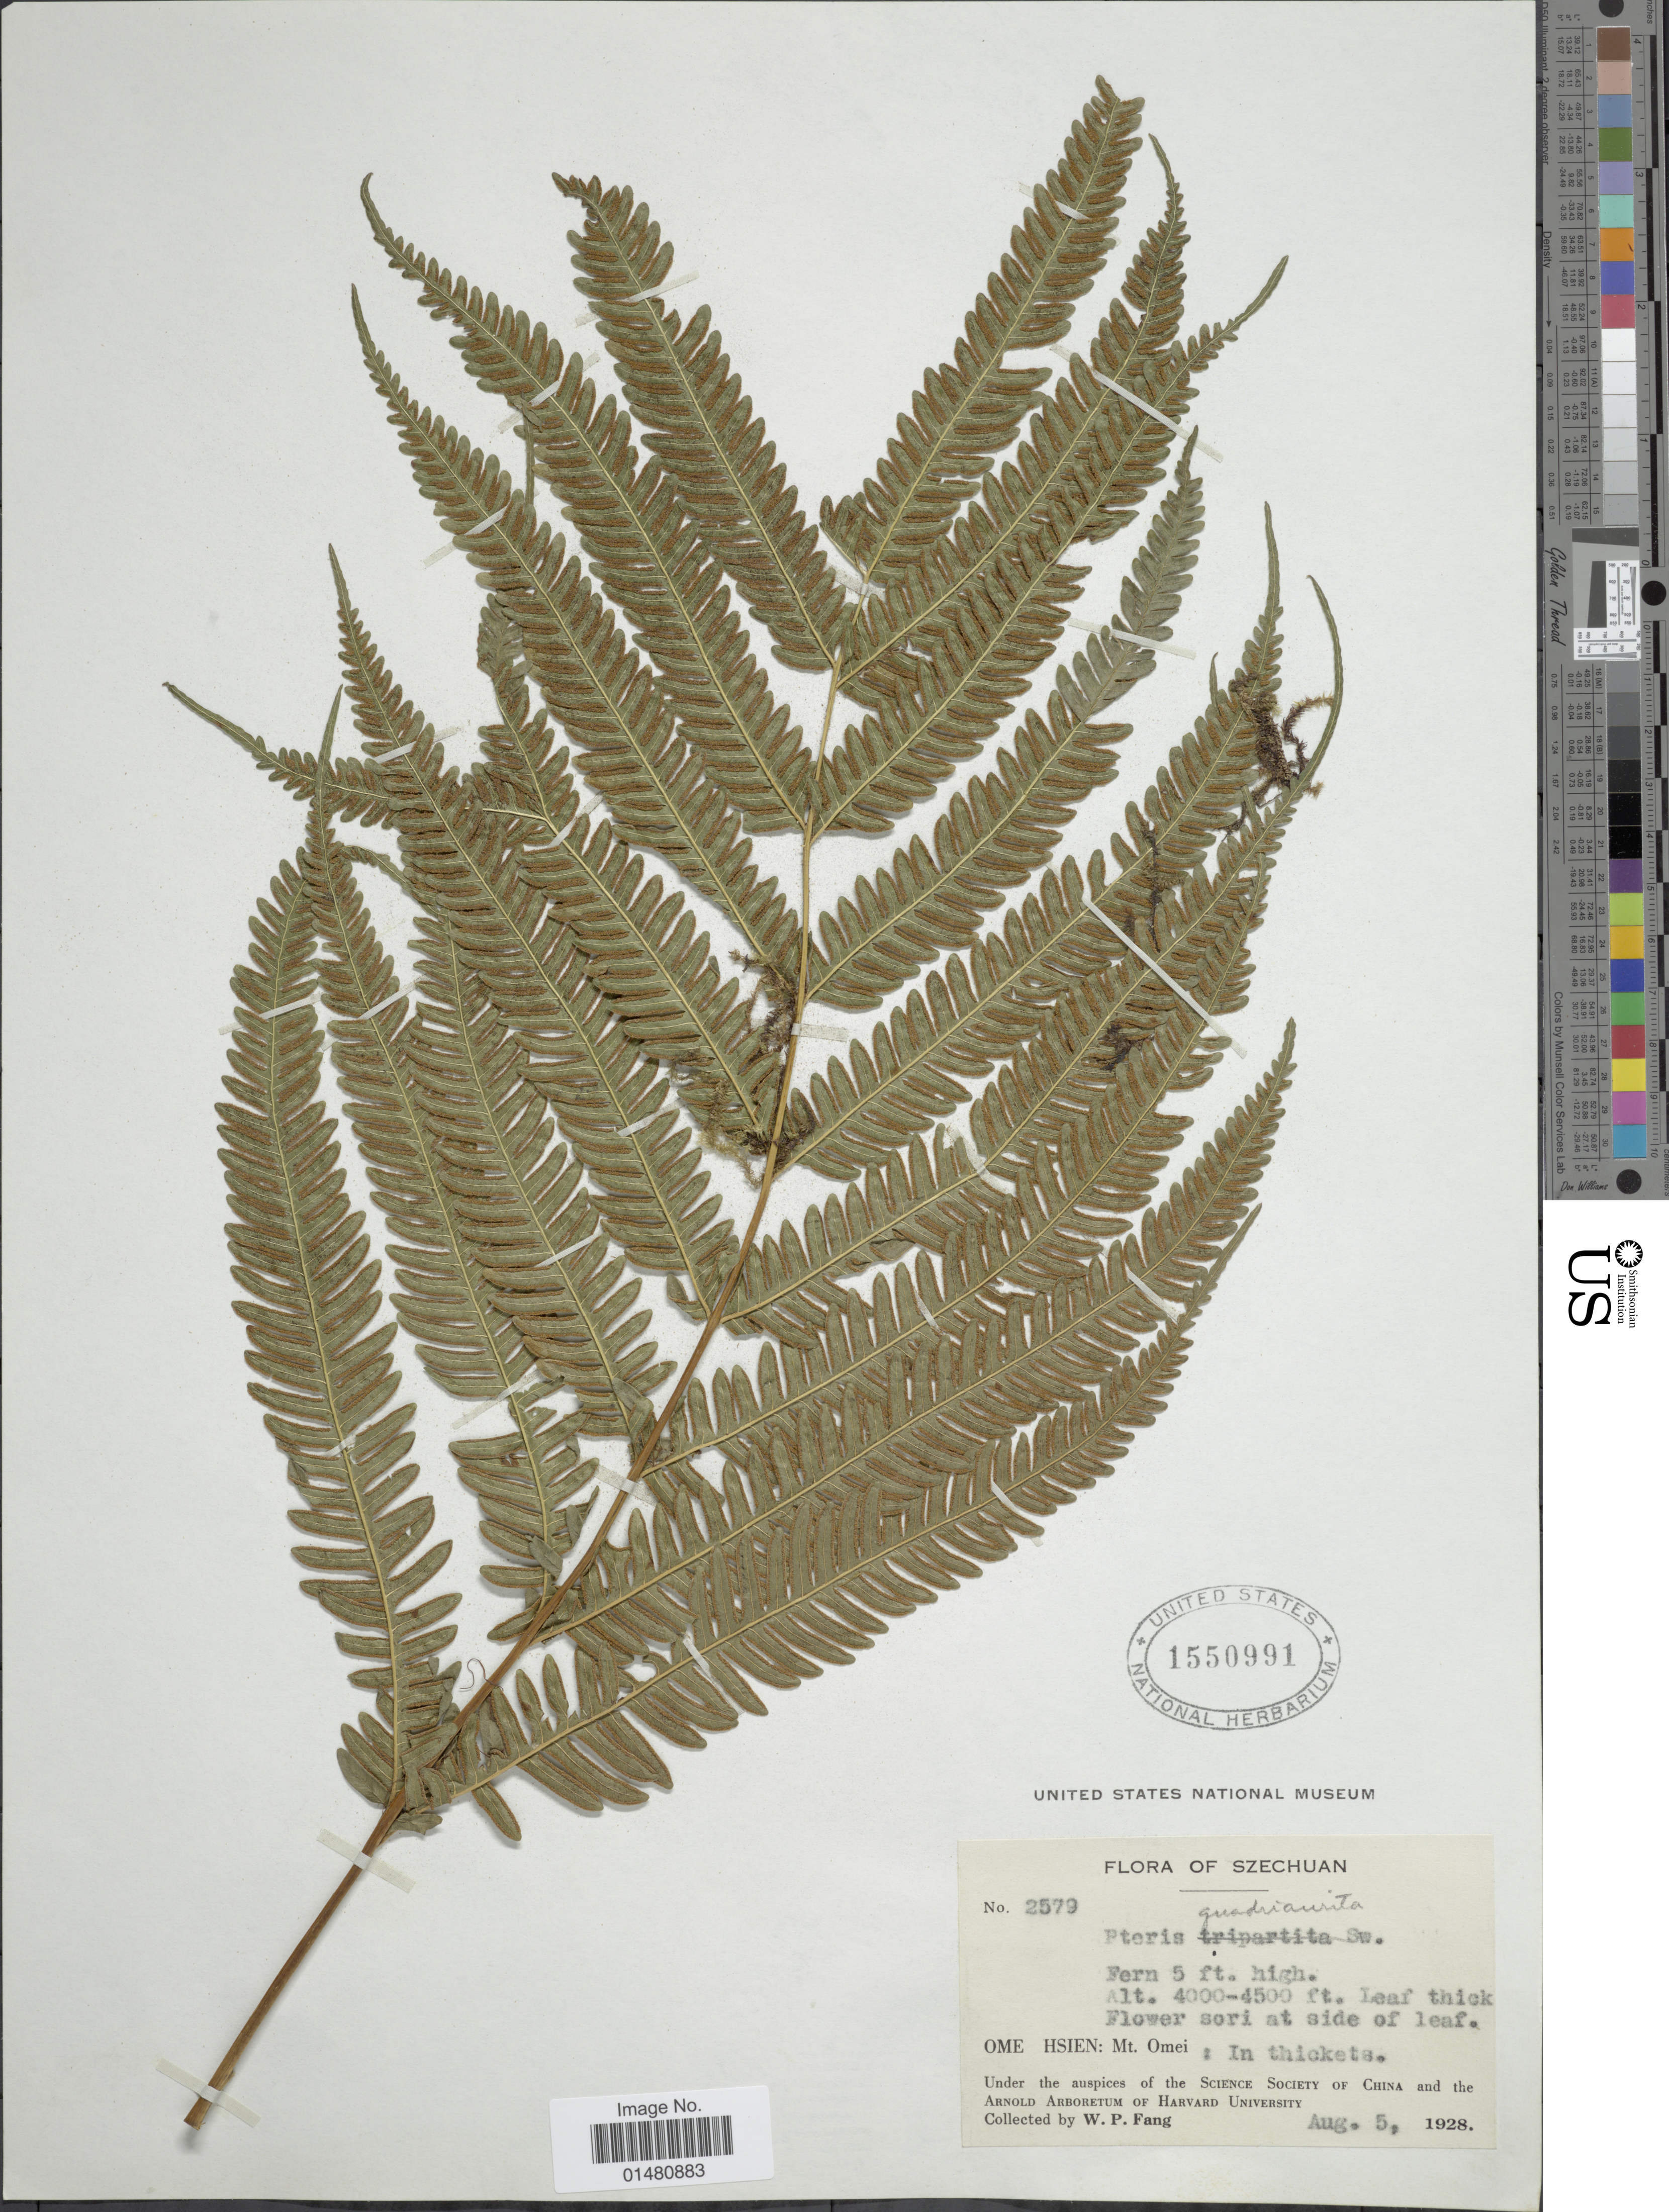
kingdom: Plantae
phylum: Tracheophyta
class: Polypodiopsida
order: Polypodiales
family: Pteridaceae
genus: Pteris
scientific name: Pteris quadriaurita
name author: Retz.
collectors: W. P. Fang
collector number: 2579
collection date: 1928-08-05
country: China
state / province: Sichuan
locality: Szechuan, Ome Hsien: Mt Omei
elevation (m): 1219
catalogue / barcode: US 1550991